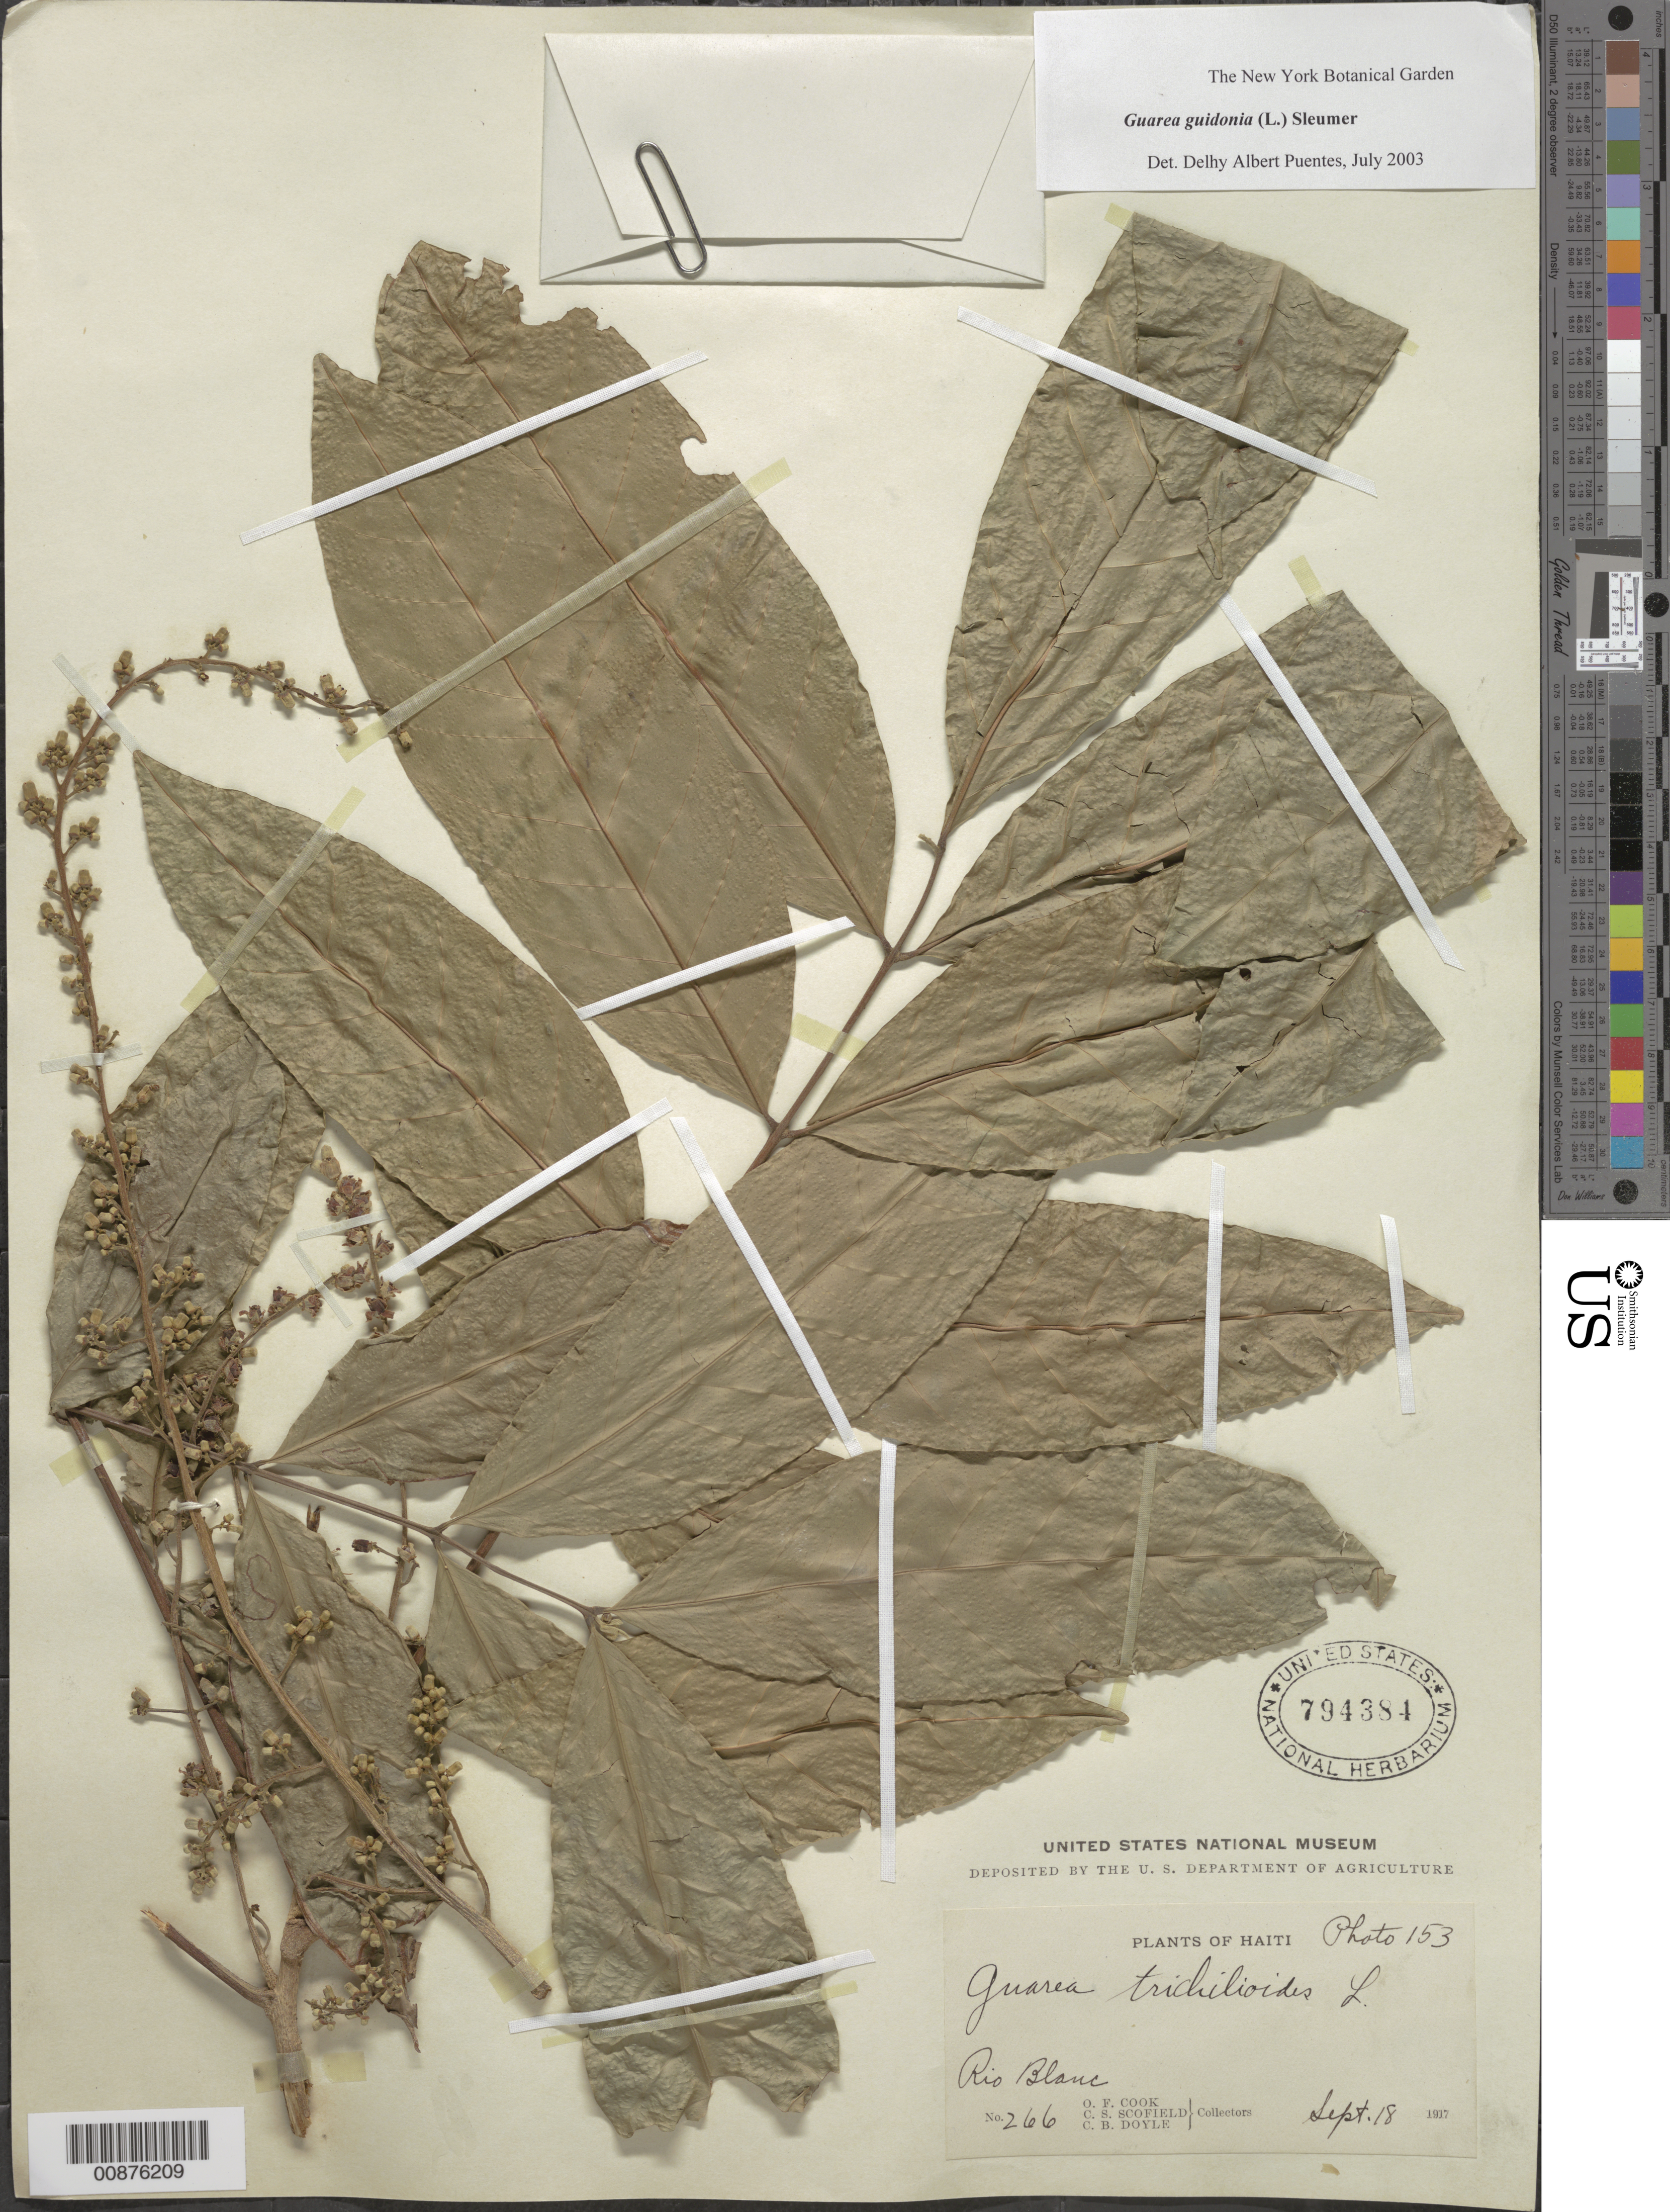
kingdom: Plantae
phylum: Tracheophyta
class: Magnoliopsida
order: Sapindales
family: Meliaceae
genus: Guarea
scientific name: Guarea guidonia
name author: (L.) Sleumer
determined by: Puentes, D. A.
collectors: O. F. Cook, C. Scofield & C. Doyle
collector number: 266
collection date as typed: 18 Sep 1917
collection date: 1917-09-18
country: Haiti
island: Hispaniola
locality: Rio Blanc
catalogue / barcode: US 794384